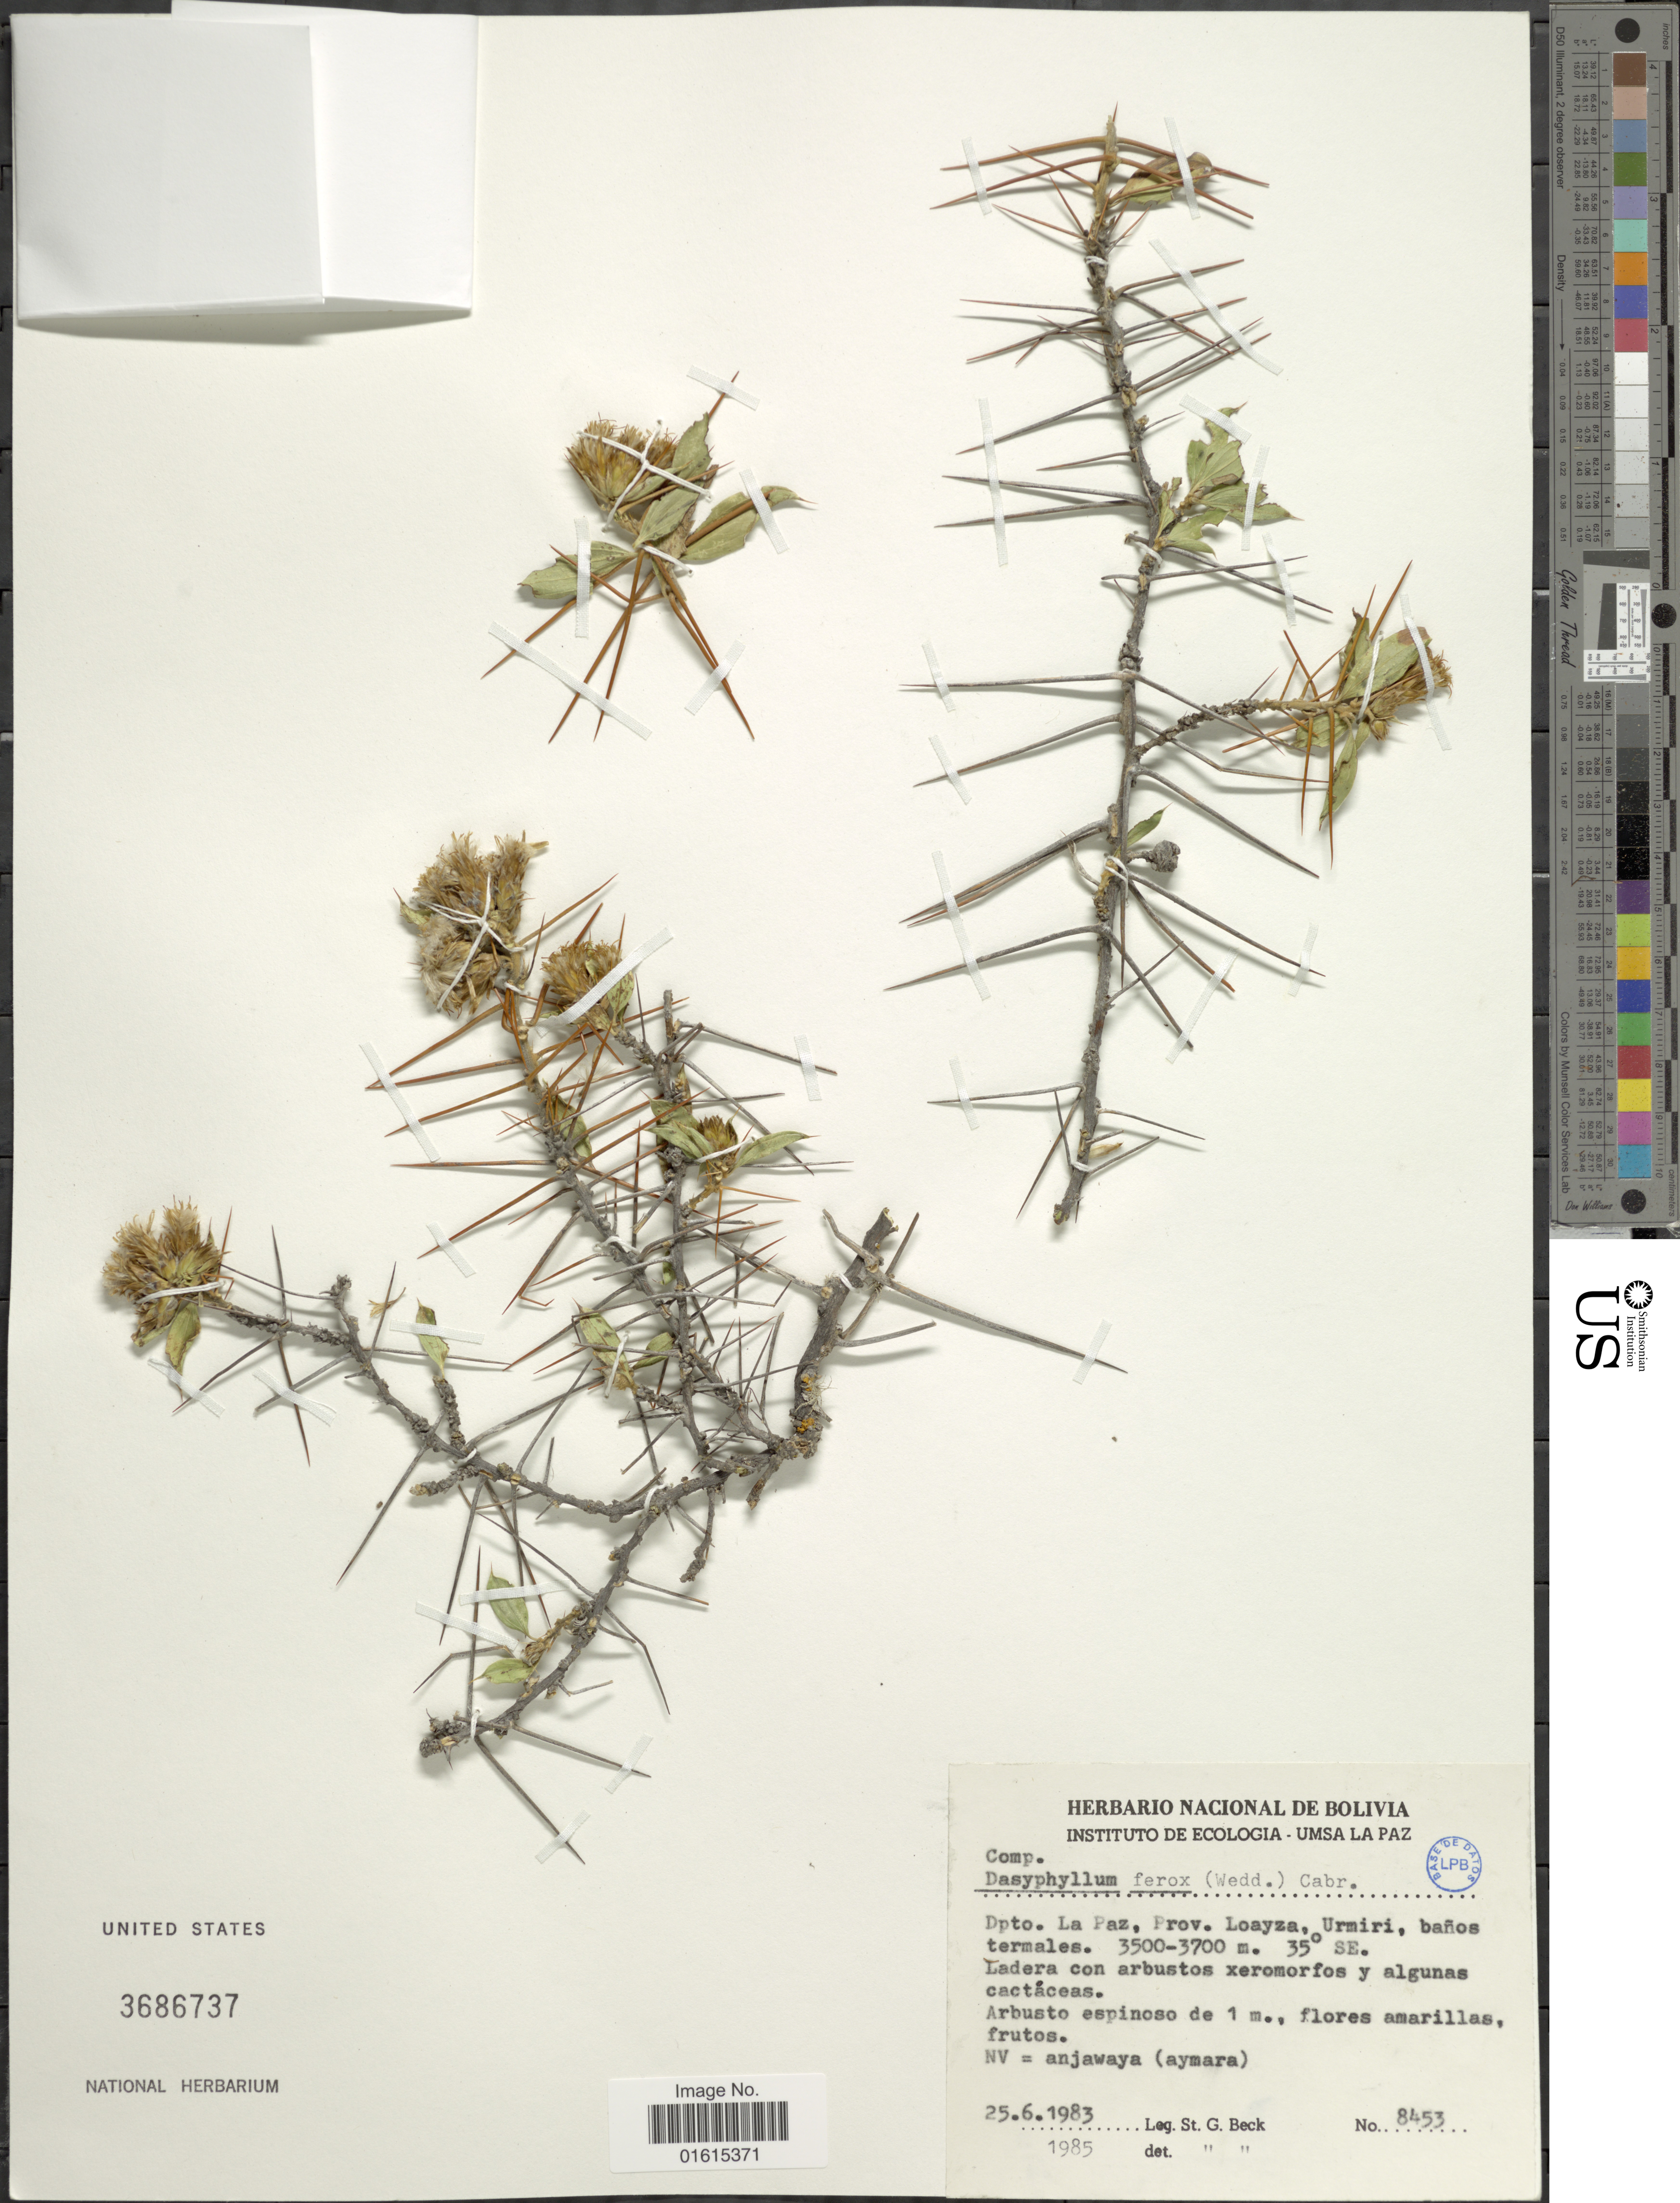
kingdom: Plantae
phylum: Tracheophyta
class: Magnoliopsida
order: Asterales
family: Asteraceae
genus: Dasyphyllum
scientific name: Dasyphyllum ferox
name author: (Wedd.) Cabrera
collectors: S. G. Beck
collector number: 8453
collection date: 1983-06-25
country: Bolivia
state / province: La Paz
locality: Dpto. La Paz, prov. Loayza, Urmiri, banos termales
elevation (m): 3500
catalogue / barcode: US 3686737